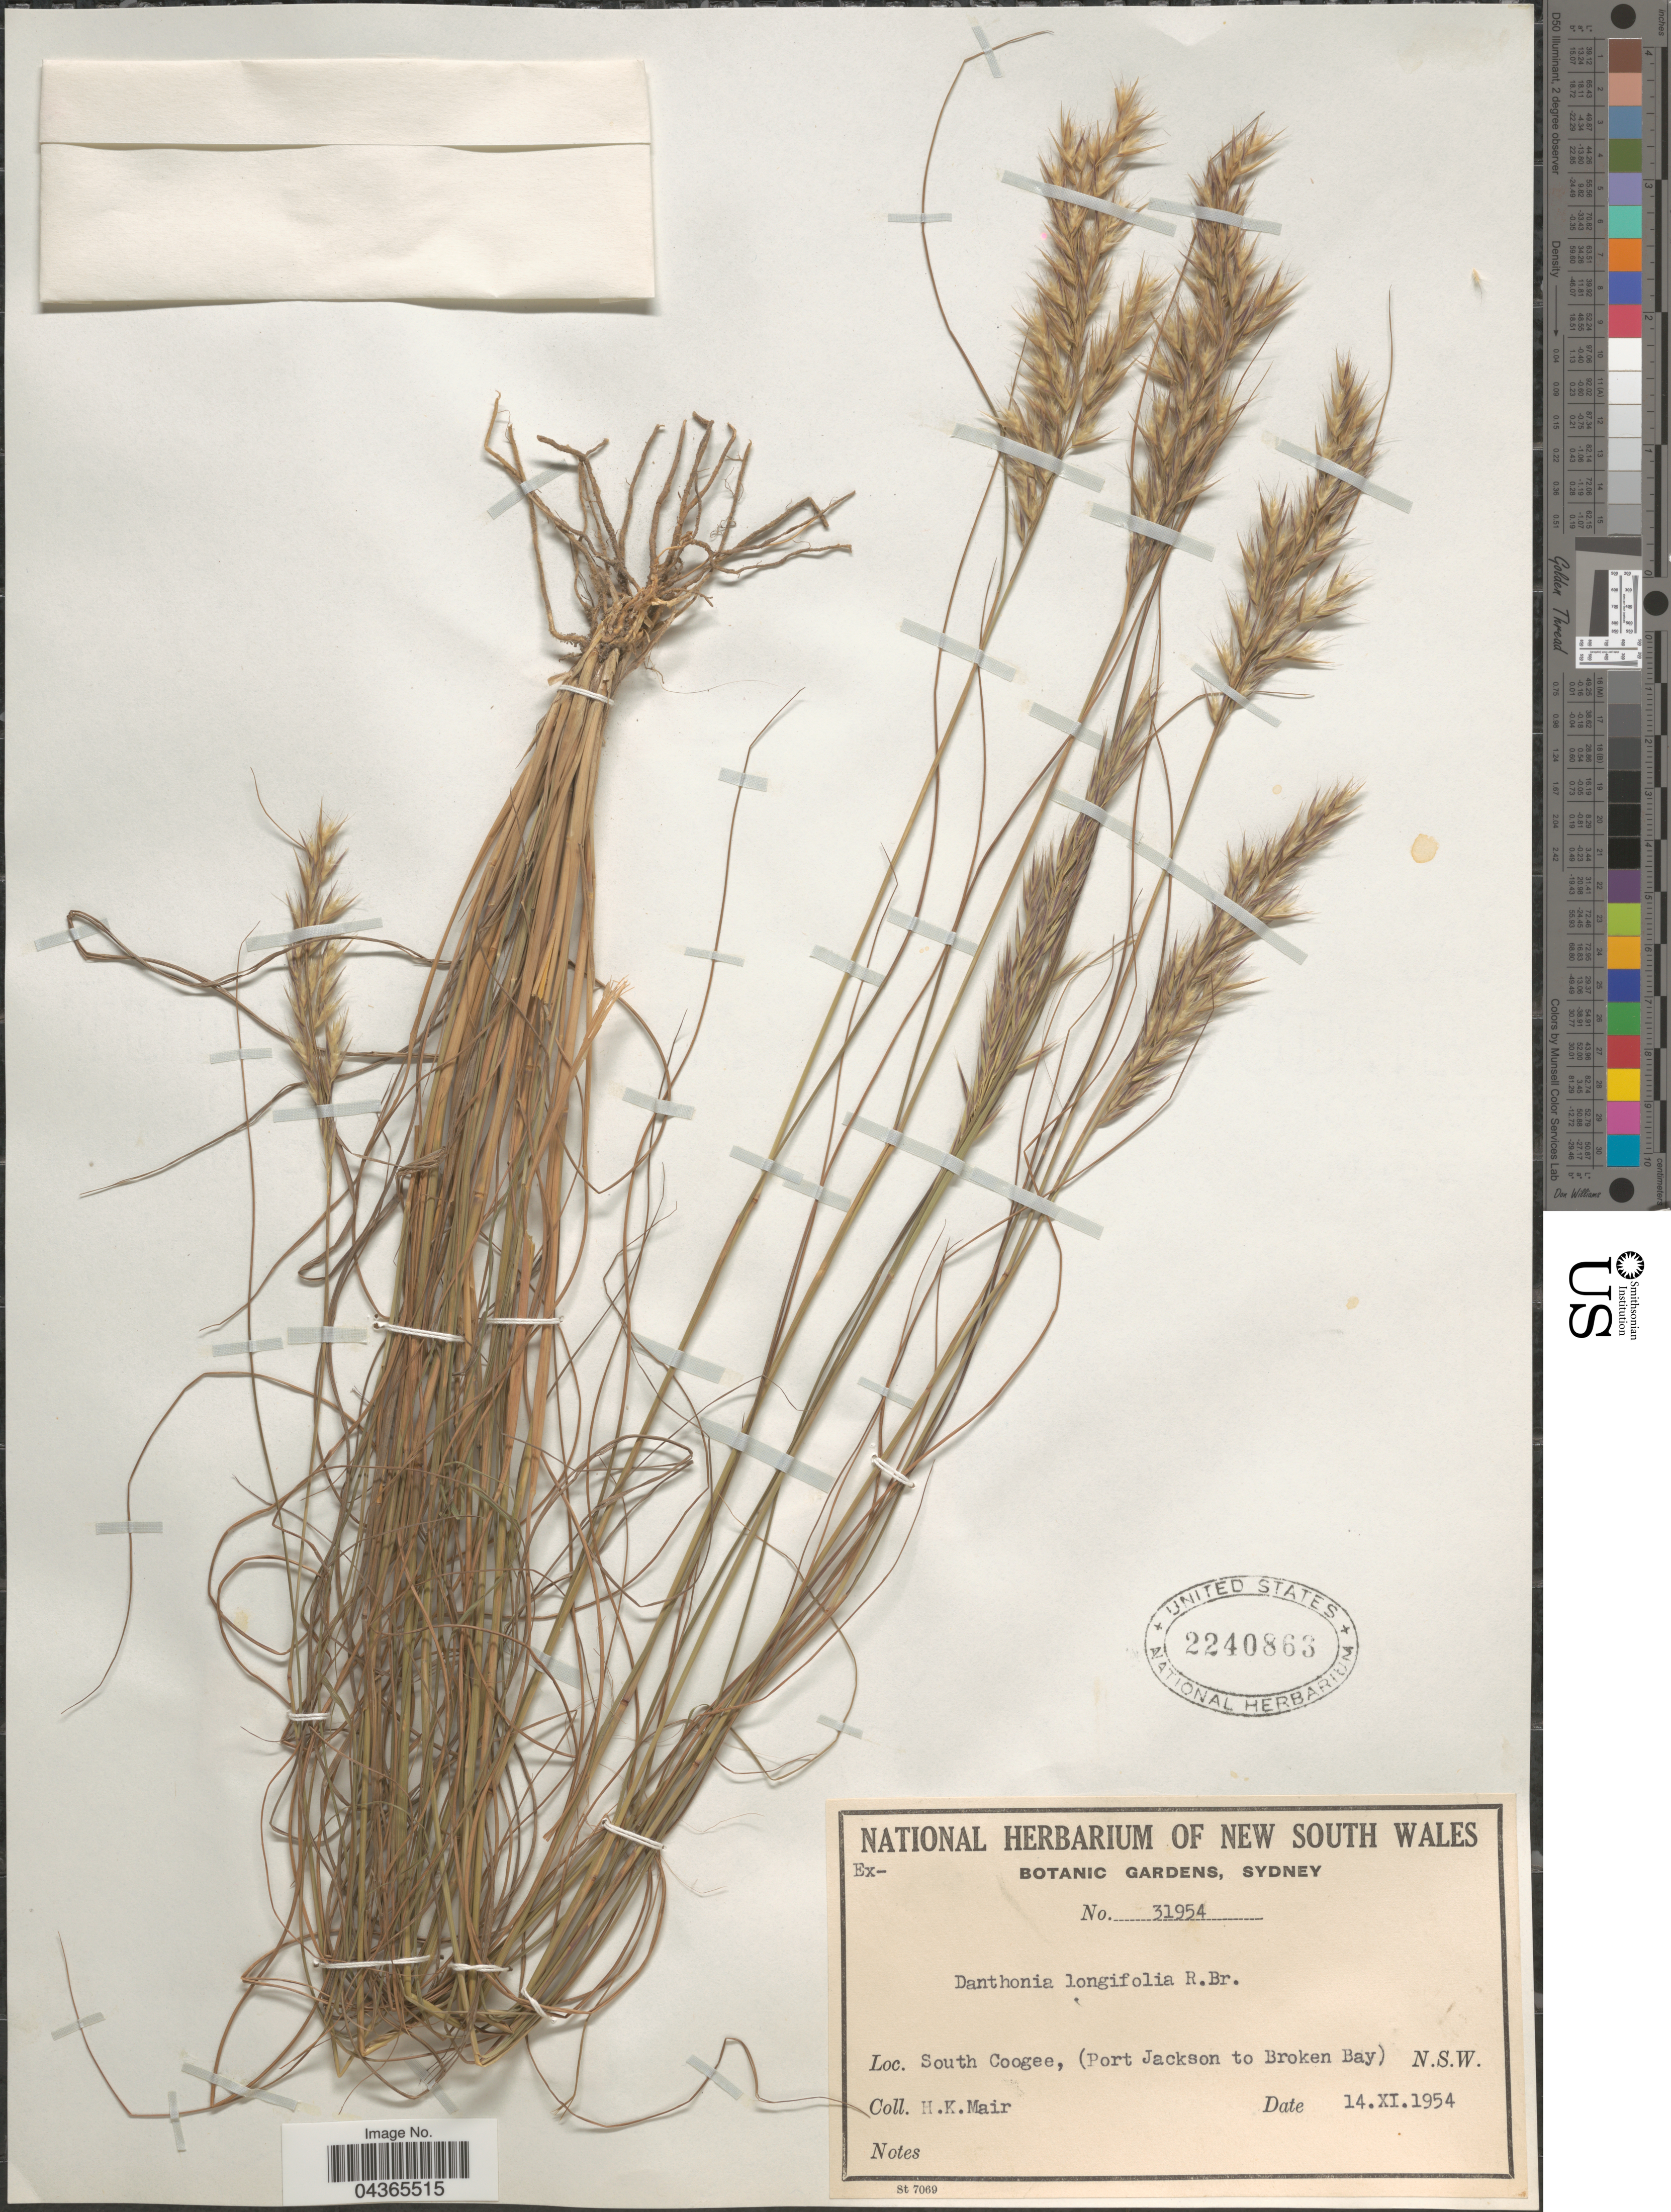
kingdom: Plantae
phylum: Tracheophyta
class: Liliopsida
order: Poales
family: Poaceae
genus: Rytidosperma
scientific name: Rytidosperma longifolium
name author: (R. Br.) Connor & Edgar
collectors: H. Mair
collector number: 31954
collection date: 1954-11-14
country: Australia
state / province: New South Wales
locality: South Coogee, (Port Jackson to Broken Bay).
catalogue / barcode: US 2240863